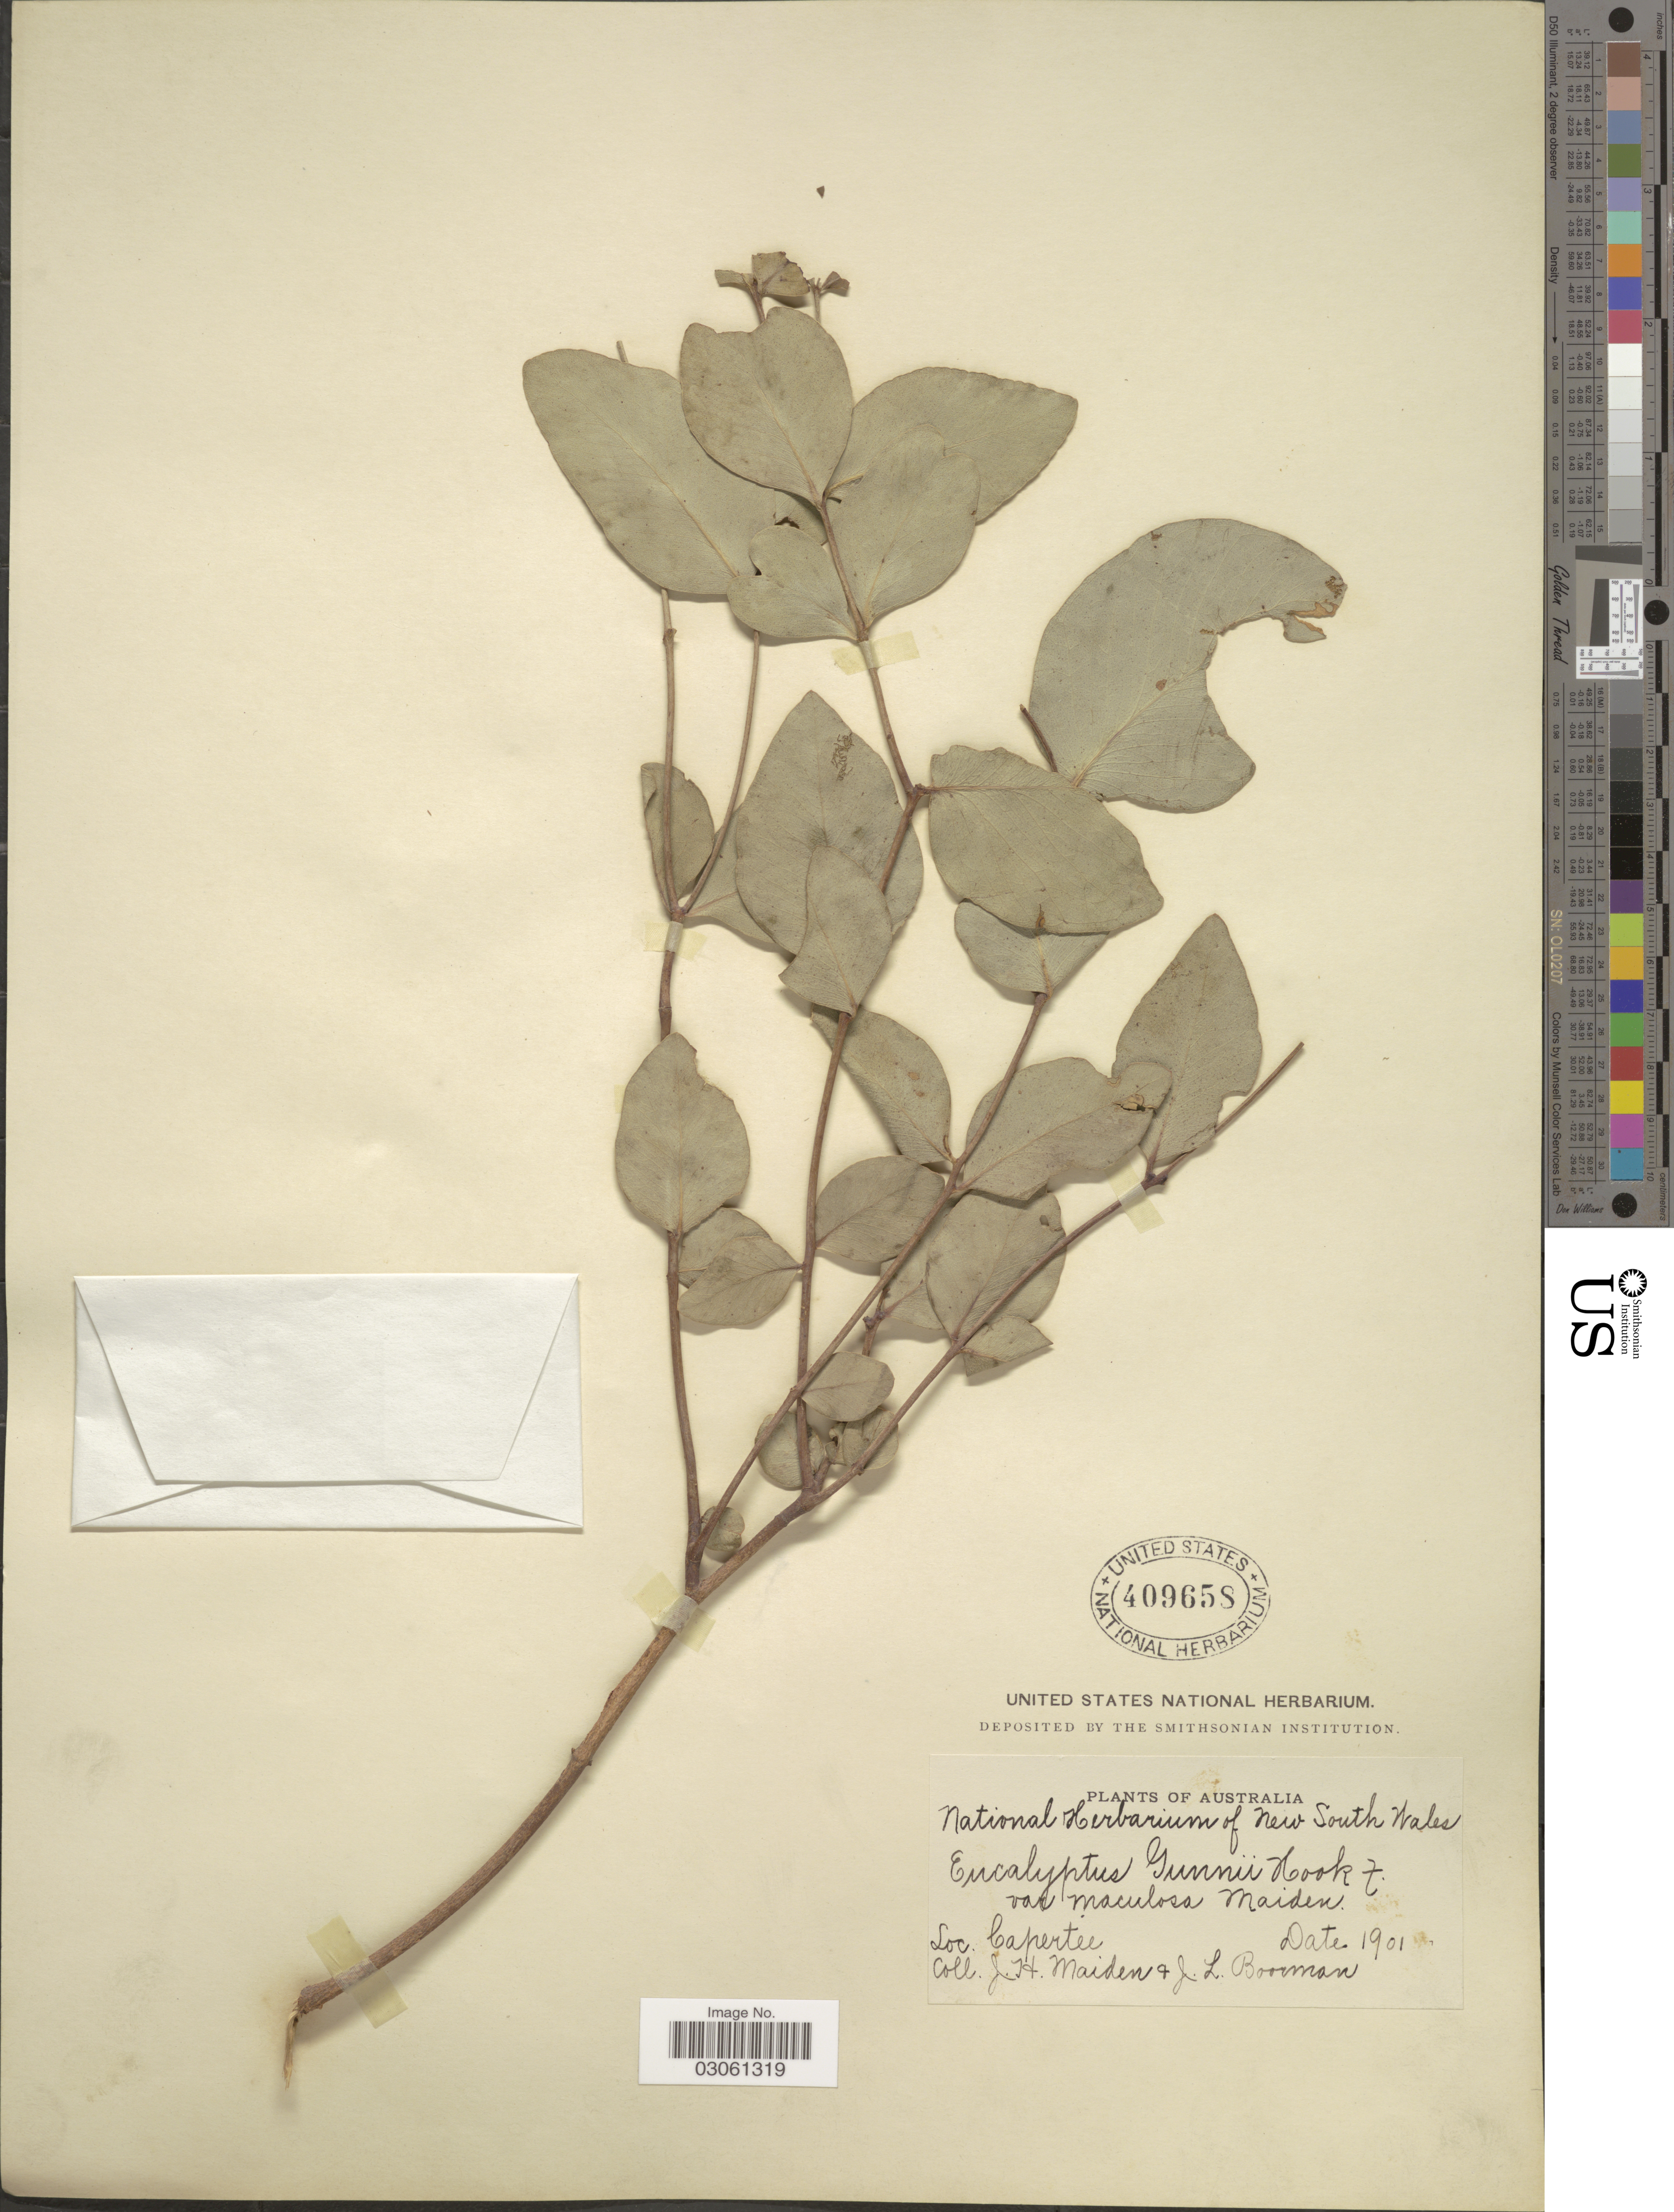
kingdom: Plantae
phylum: Tracheophyta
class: Magnoliopsida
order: Myrtales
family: Myrtaceae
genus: Eucalyptus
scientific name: Eucalyptus gunnii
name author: Hook. f.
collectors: J. Maiden & J. Boorman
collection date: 1901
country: Australia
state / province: New South Wales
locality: Capertee.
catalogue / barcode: US 409658